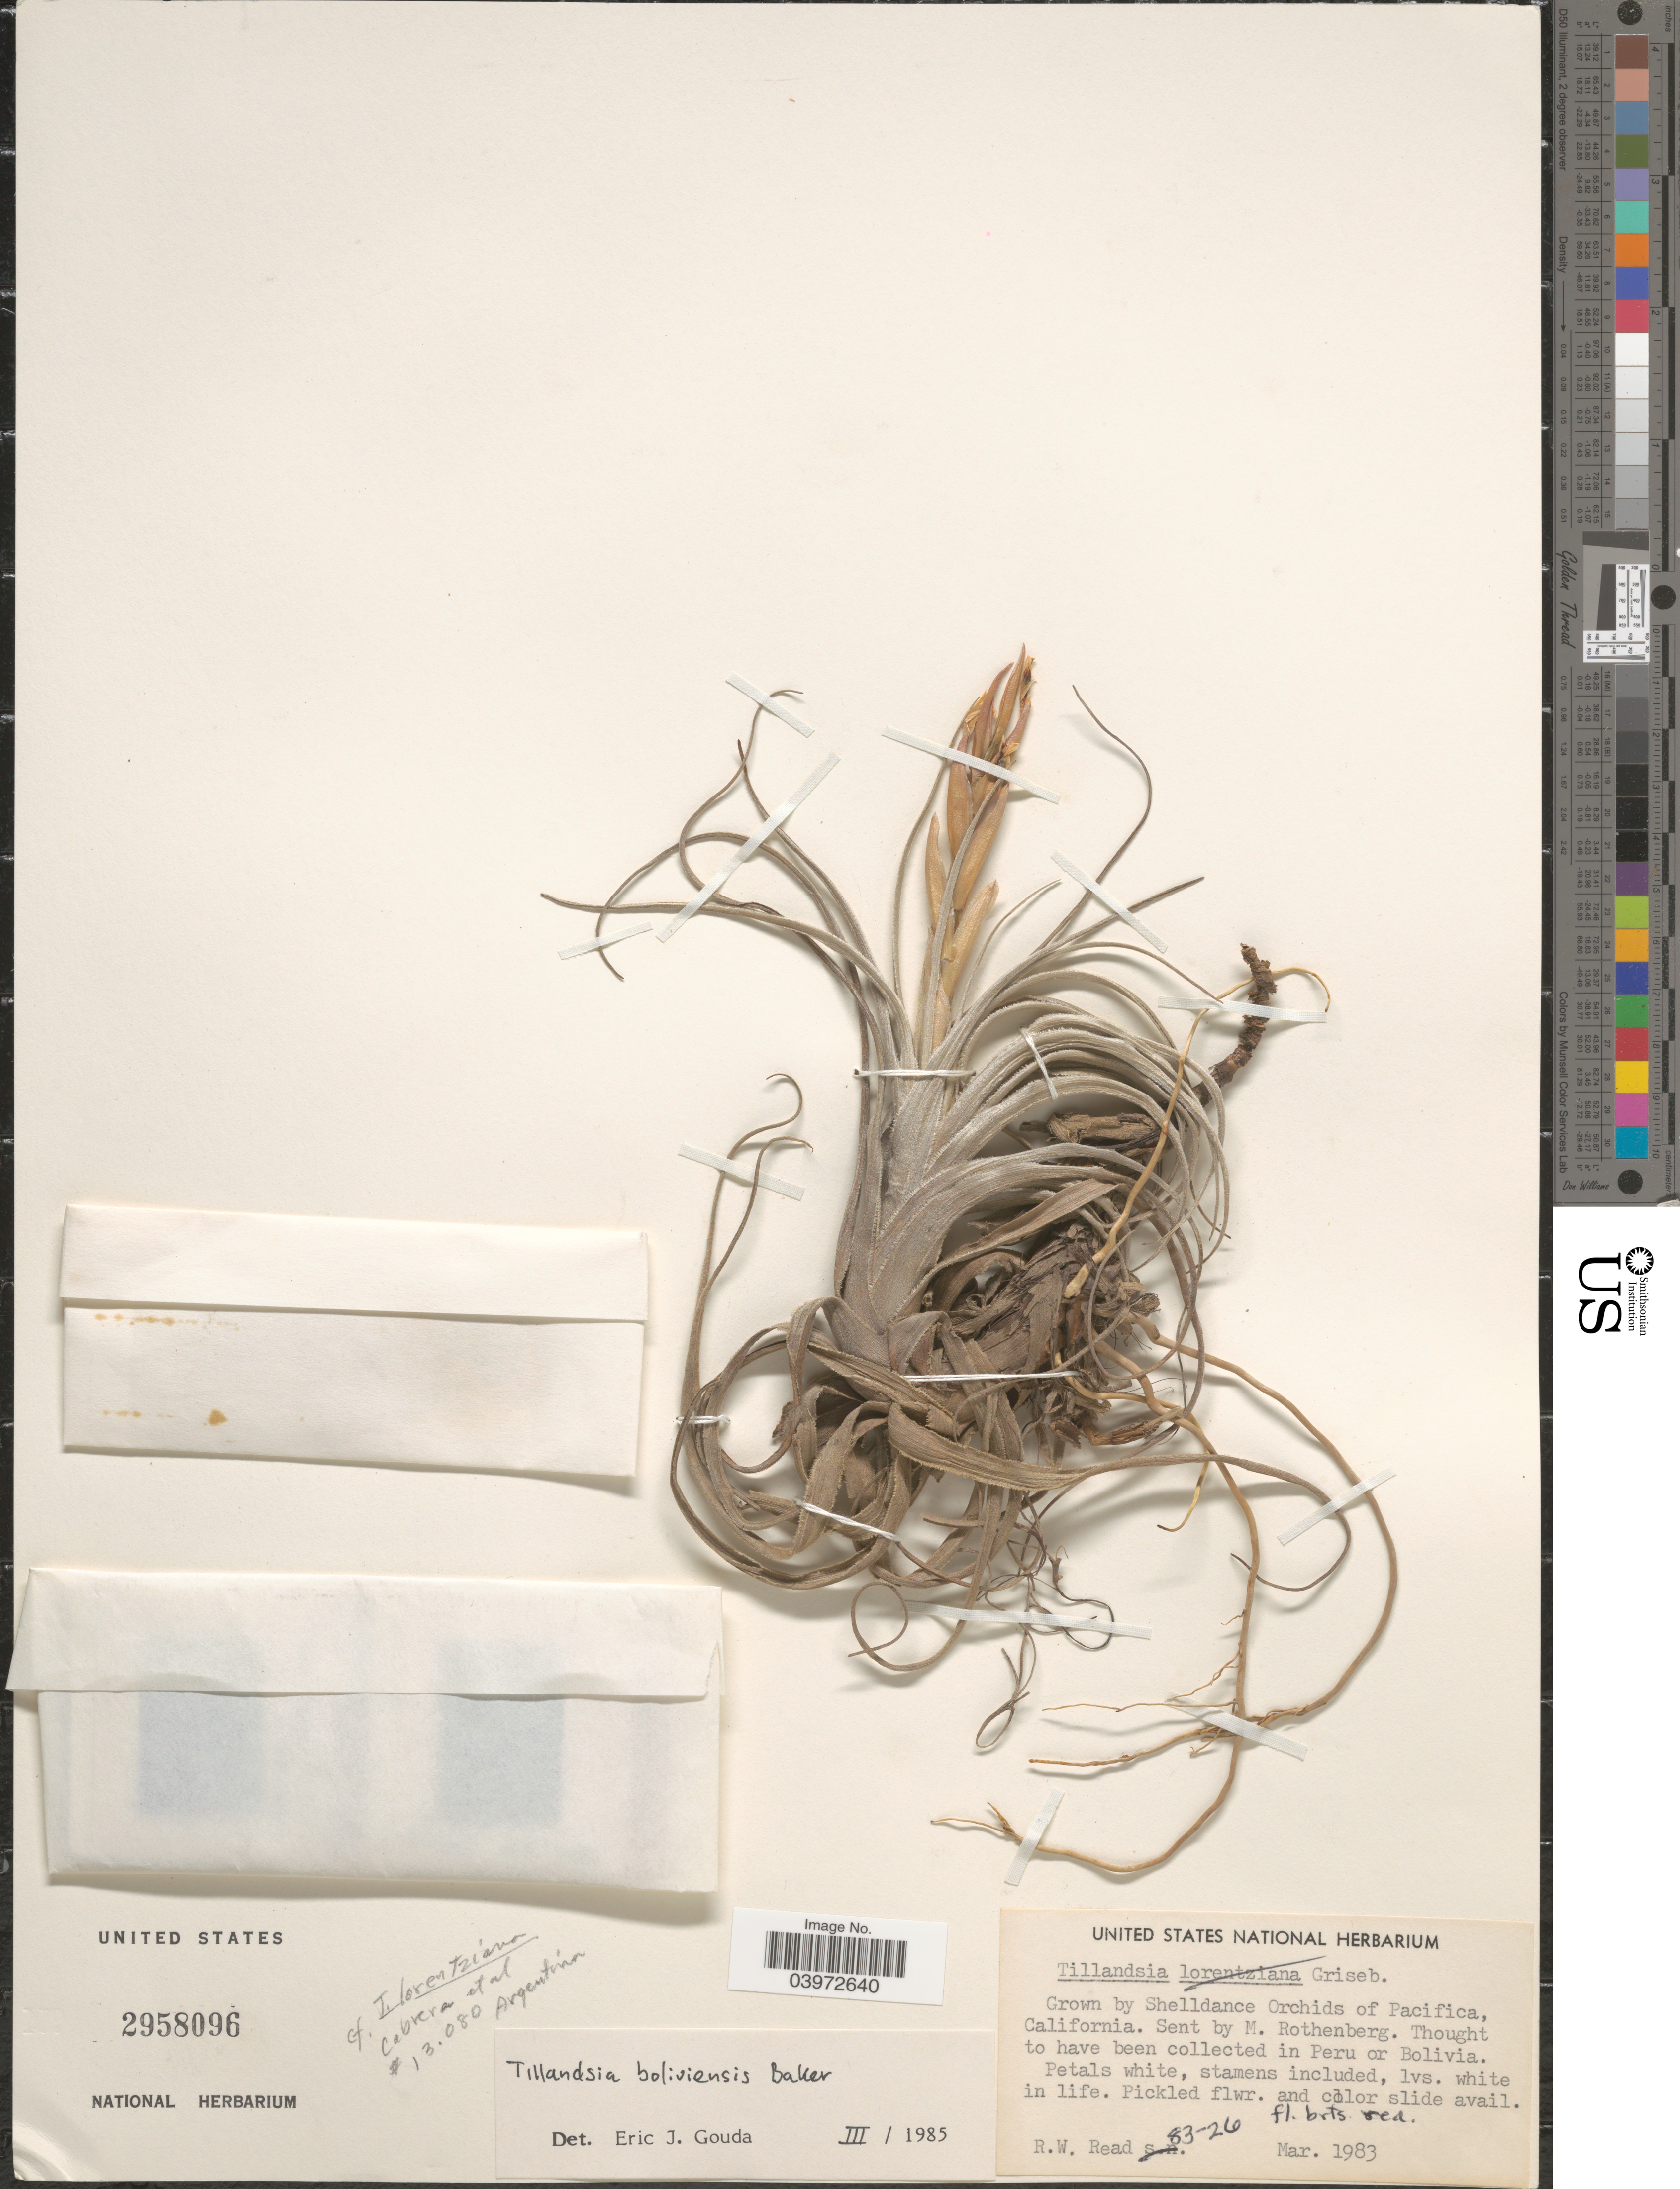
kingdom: Plantae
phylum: Tracheophyta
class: Liliopsida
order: Poales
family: Bromeliaceae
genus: Tillandsia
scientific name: Tillandsia boliviensis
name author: Baker in Rusby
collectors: R. W. Read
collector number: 83-26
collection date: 1983-03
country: United States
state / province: California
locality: Shelldance Orchids of Pacifica.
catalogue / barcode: US 2958096